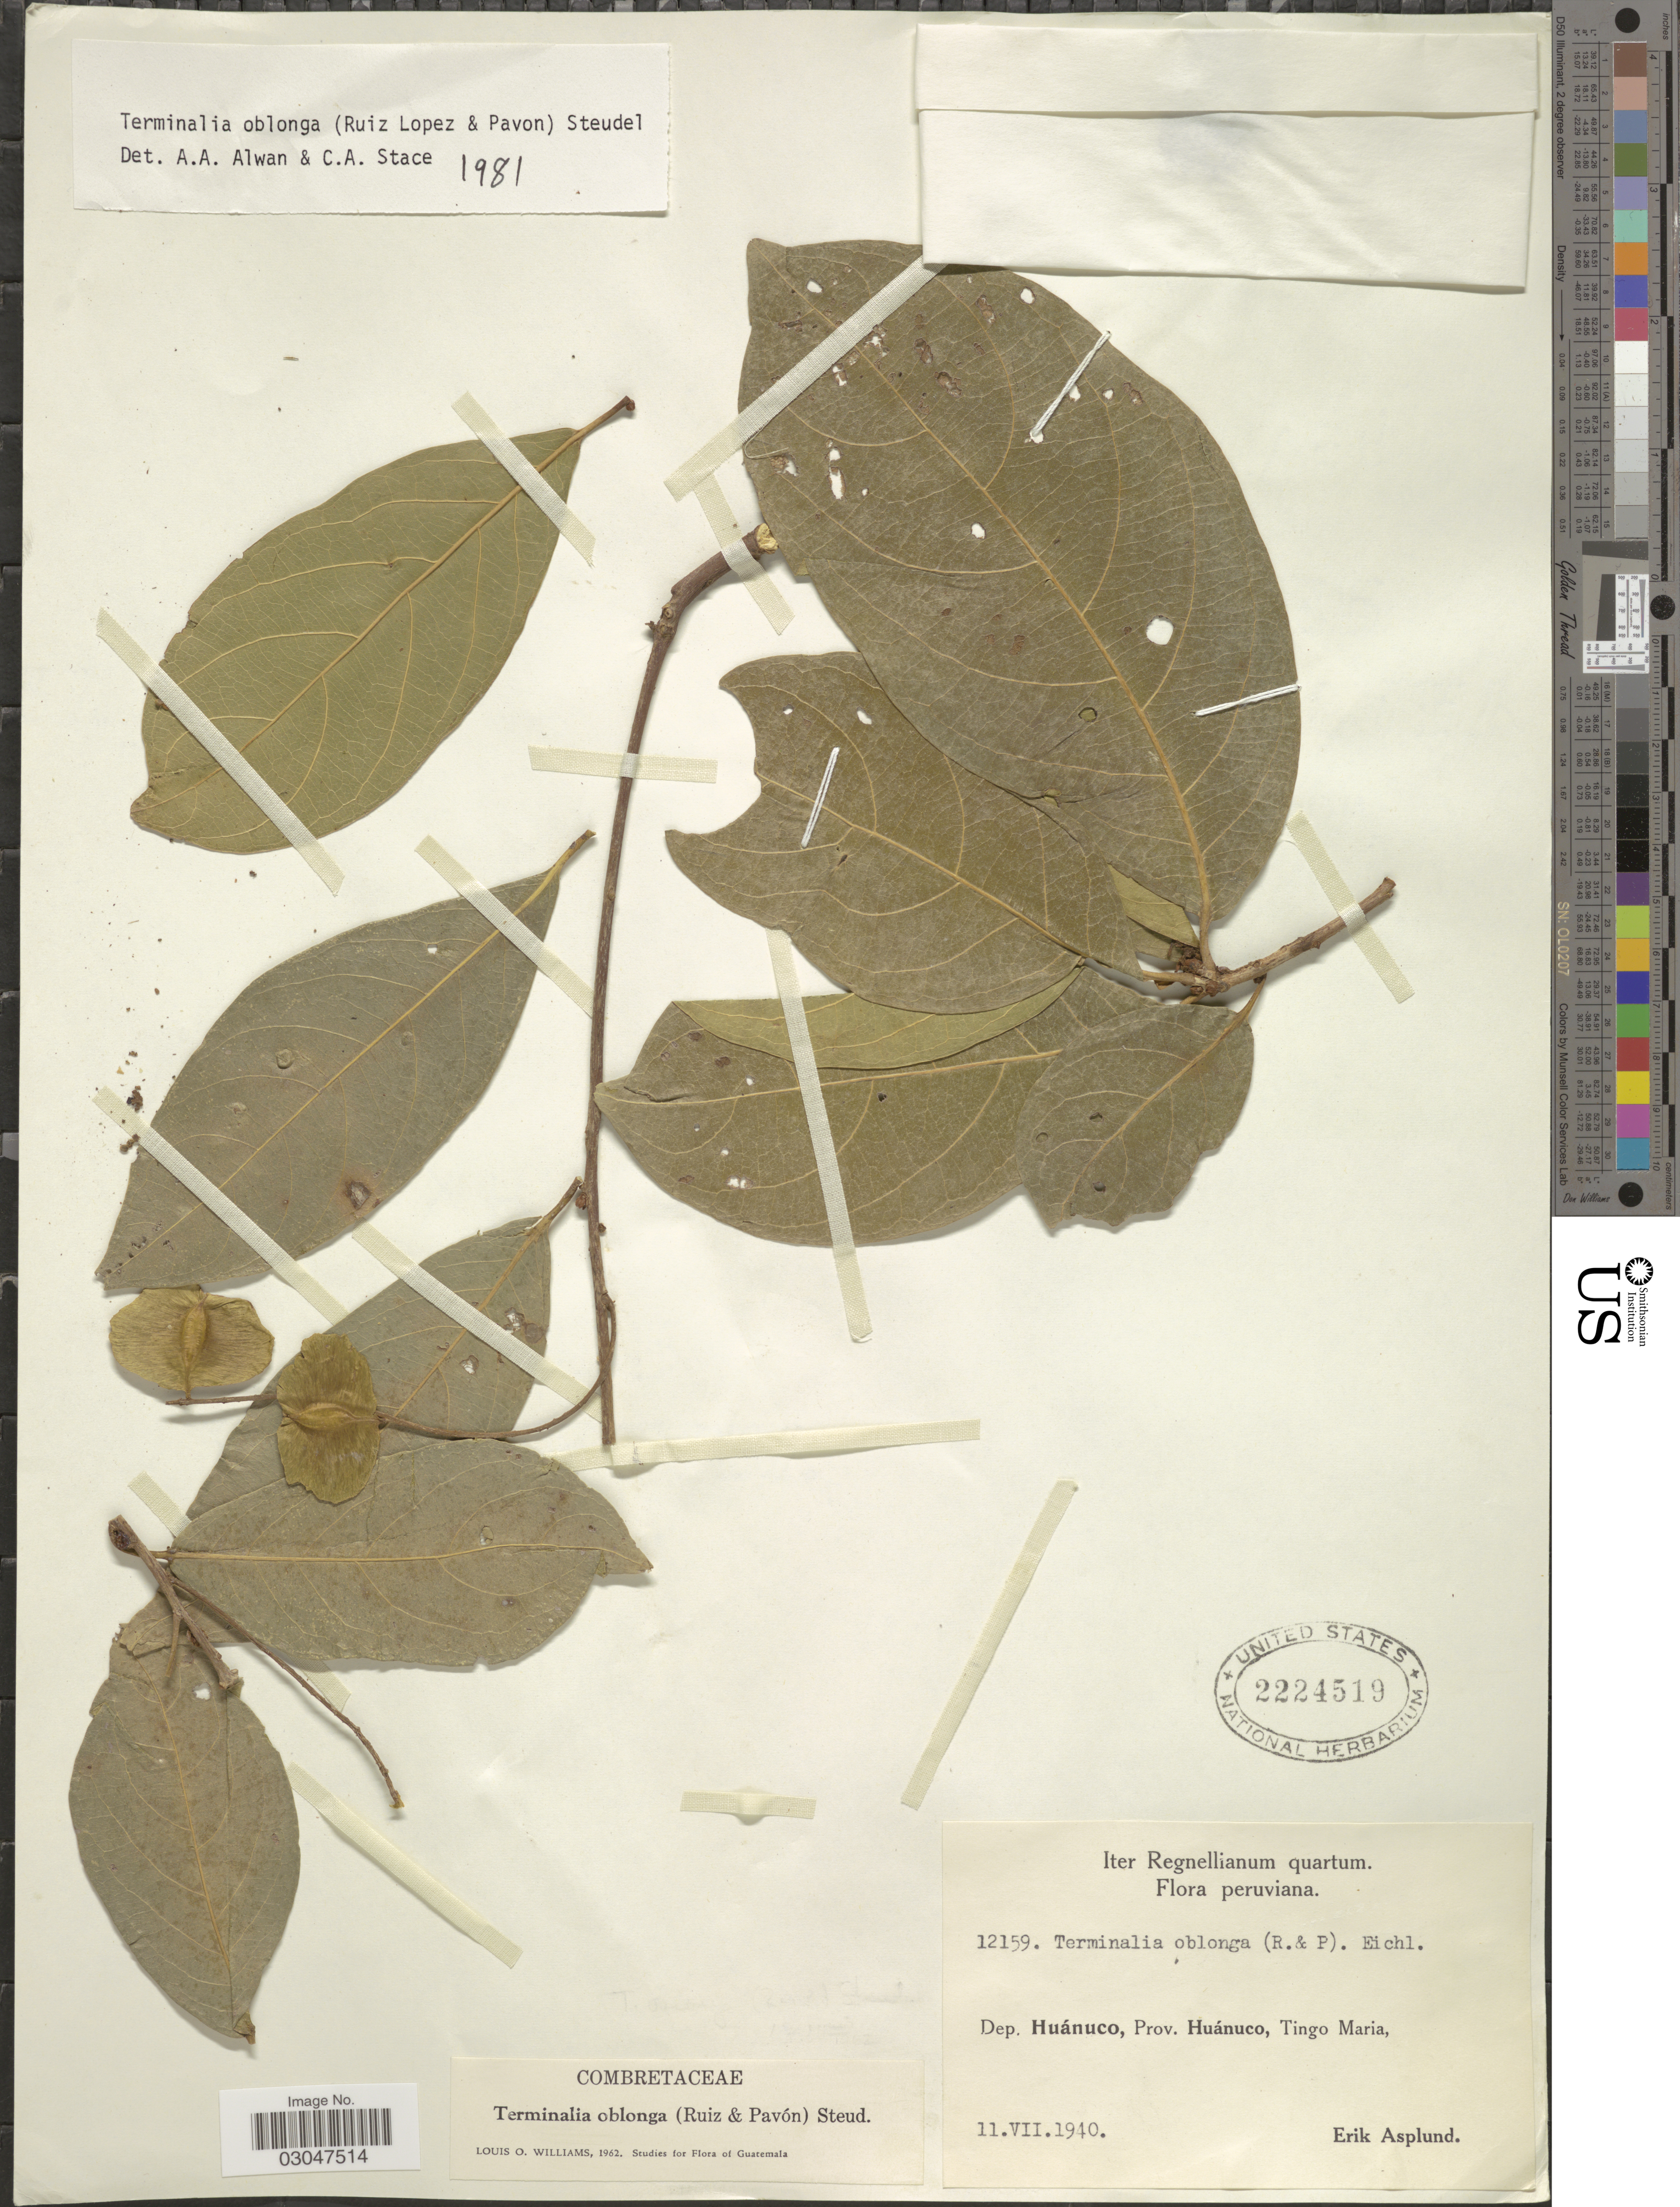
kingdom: Plantae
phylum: Tracheophyta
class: Magnoliopsida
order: Myrtales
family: Combretaceae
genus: Terminalia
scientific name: Terminalia oblonga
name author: (Ruiz & Pav.) Steud.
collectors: E. Asplund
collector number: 12159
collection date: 1940-07-11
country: Peru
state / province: Huánuco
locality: Dep. Huánuco, Prov. Huánuco, Tingo Maria.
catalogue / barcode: US 2224519